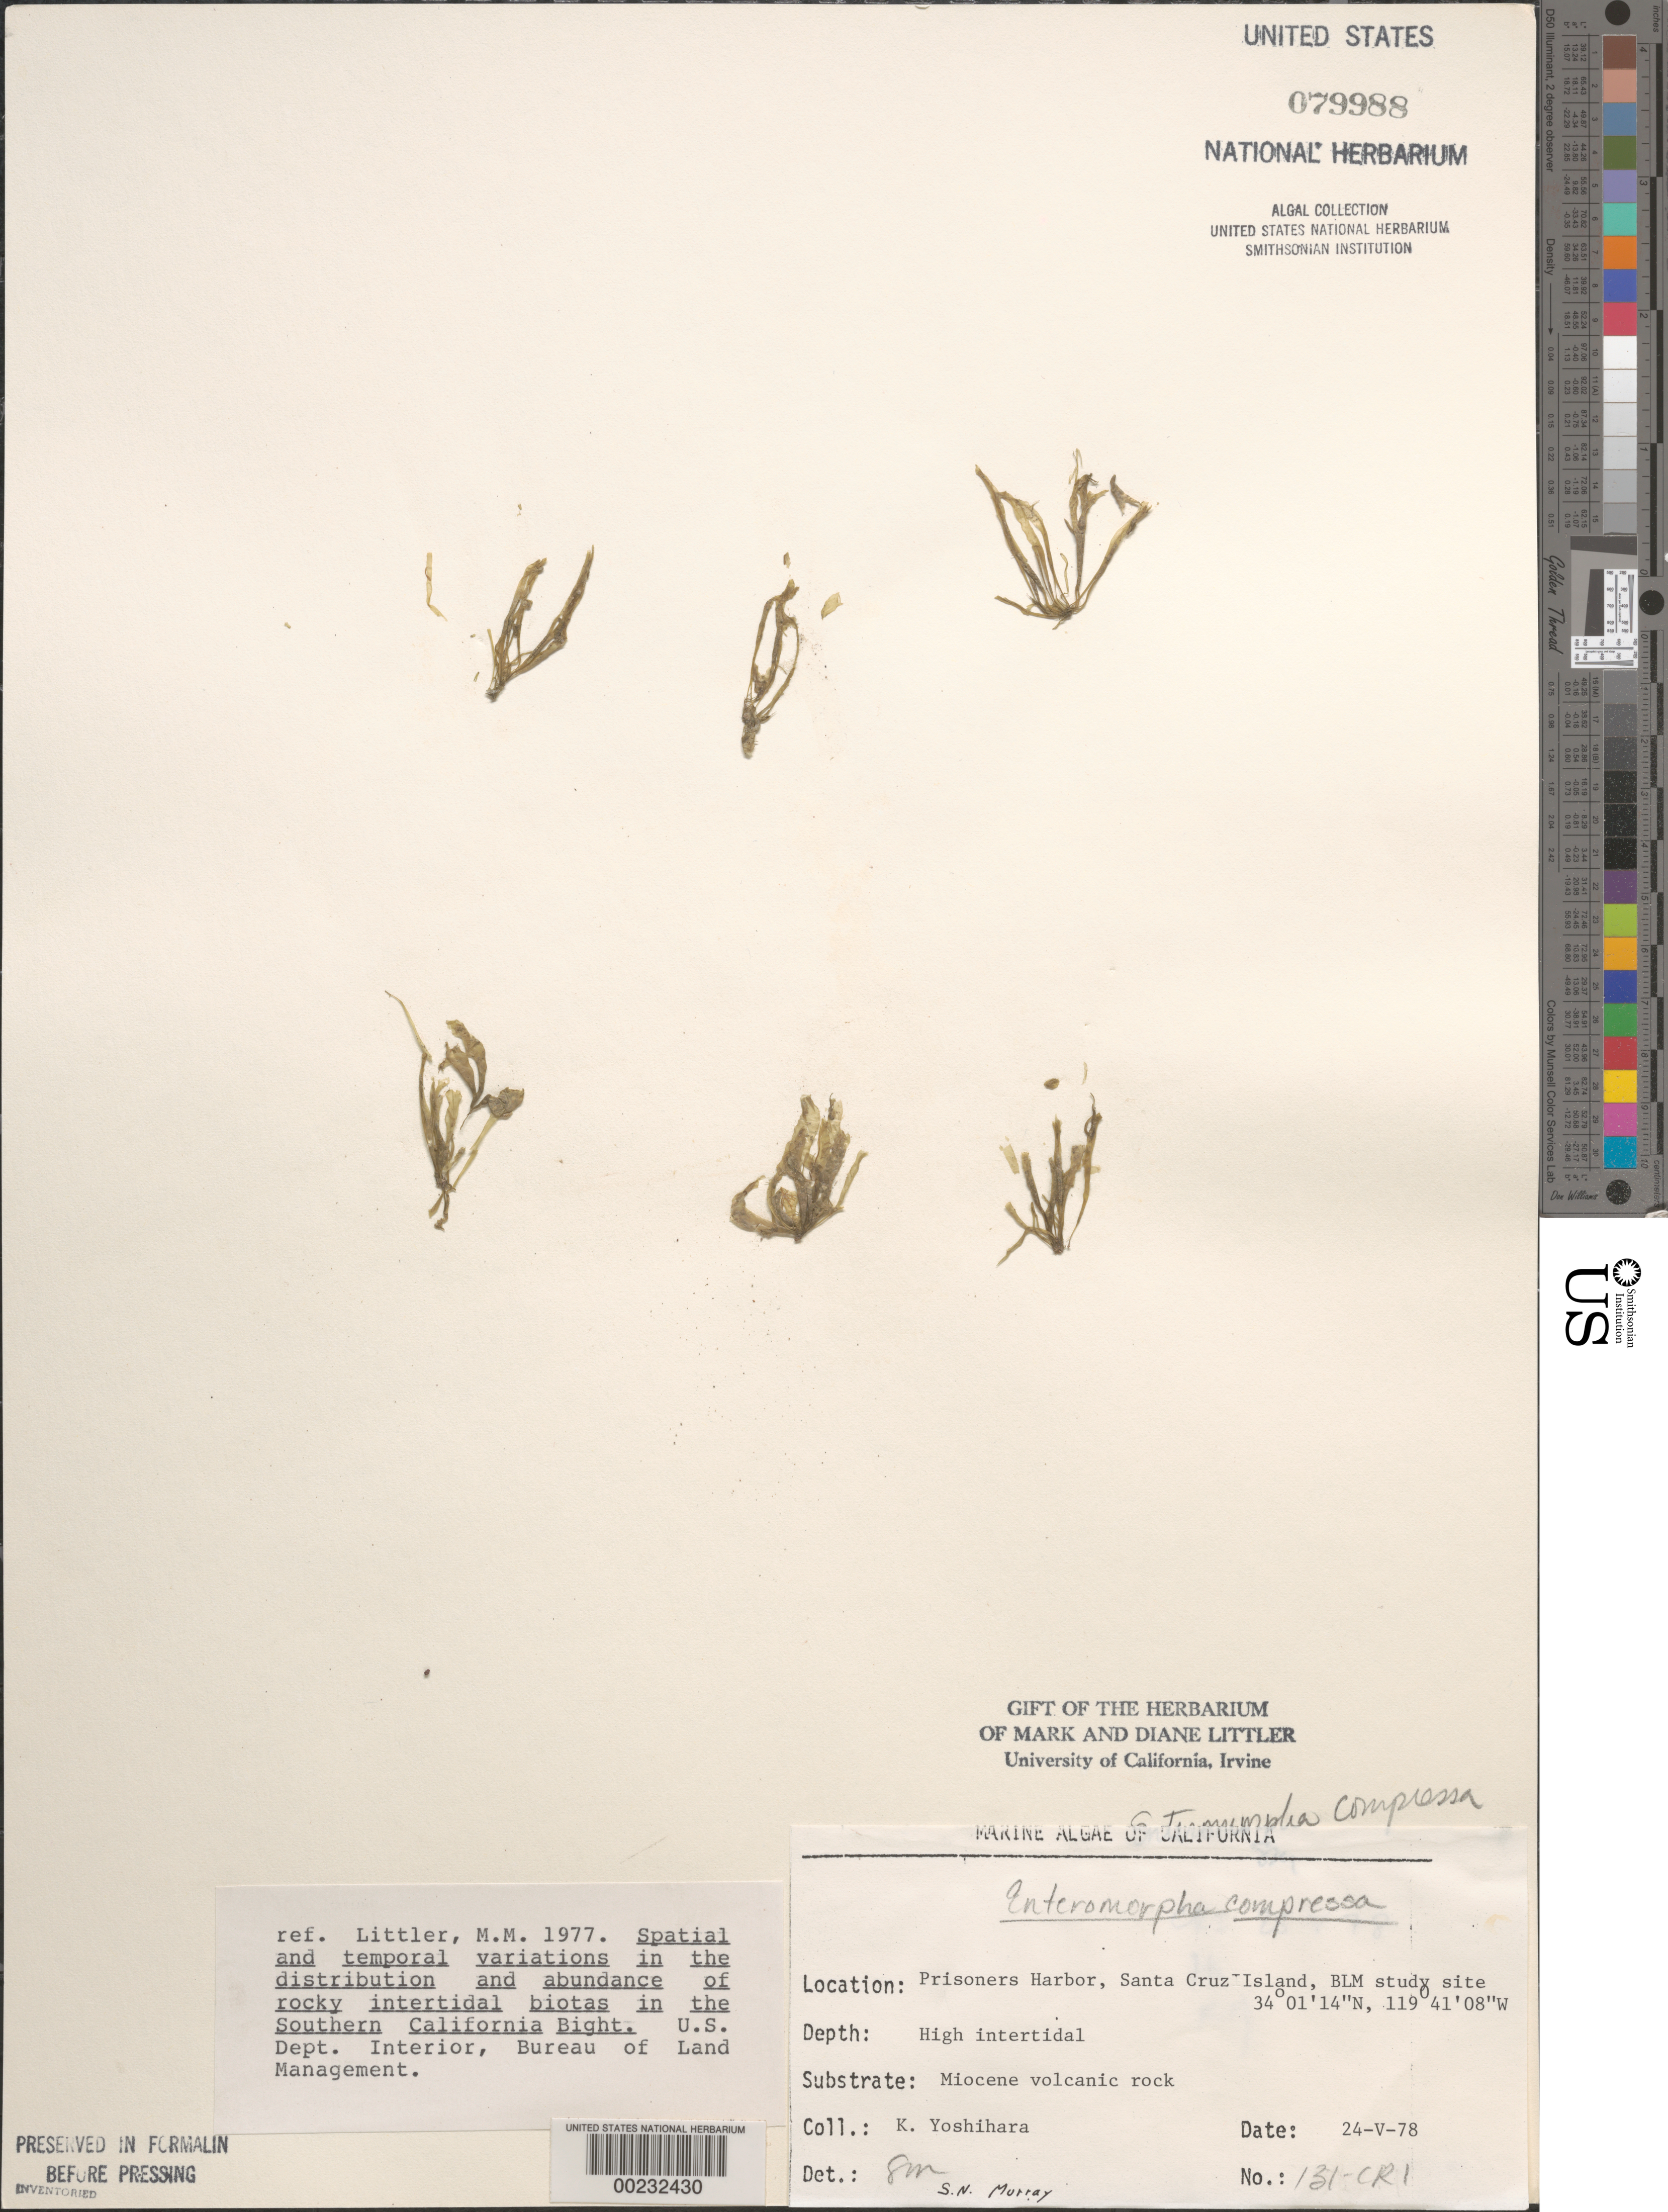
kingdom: Plantae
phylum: Chlorophyta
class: Ulvophyceae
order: Ulvales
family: Ulvaceae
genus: Ulva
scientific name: Ulva compressa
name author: L.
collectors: K. Yoshihara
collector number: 131-cri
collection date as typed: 24 May 1978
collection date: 1978-05-24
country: United States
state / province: California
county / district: Santa Barbara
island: Santa Cruz Island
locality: Prisoners Harbor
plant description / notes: BLM-SOCALBIGHT Rocky Intertidal Survey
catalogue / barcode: US 79988